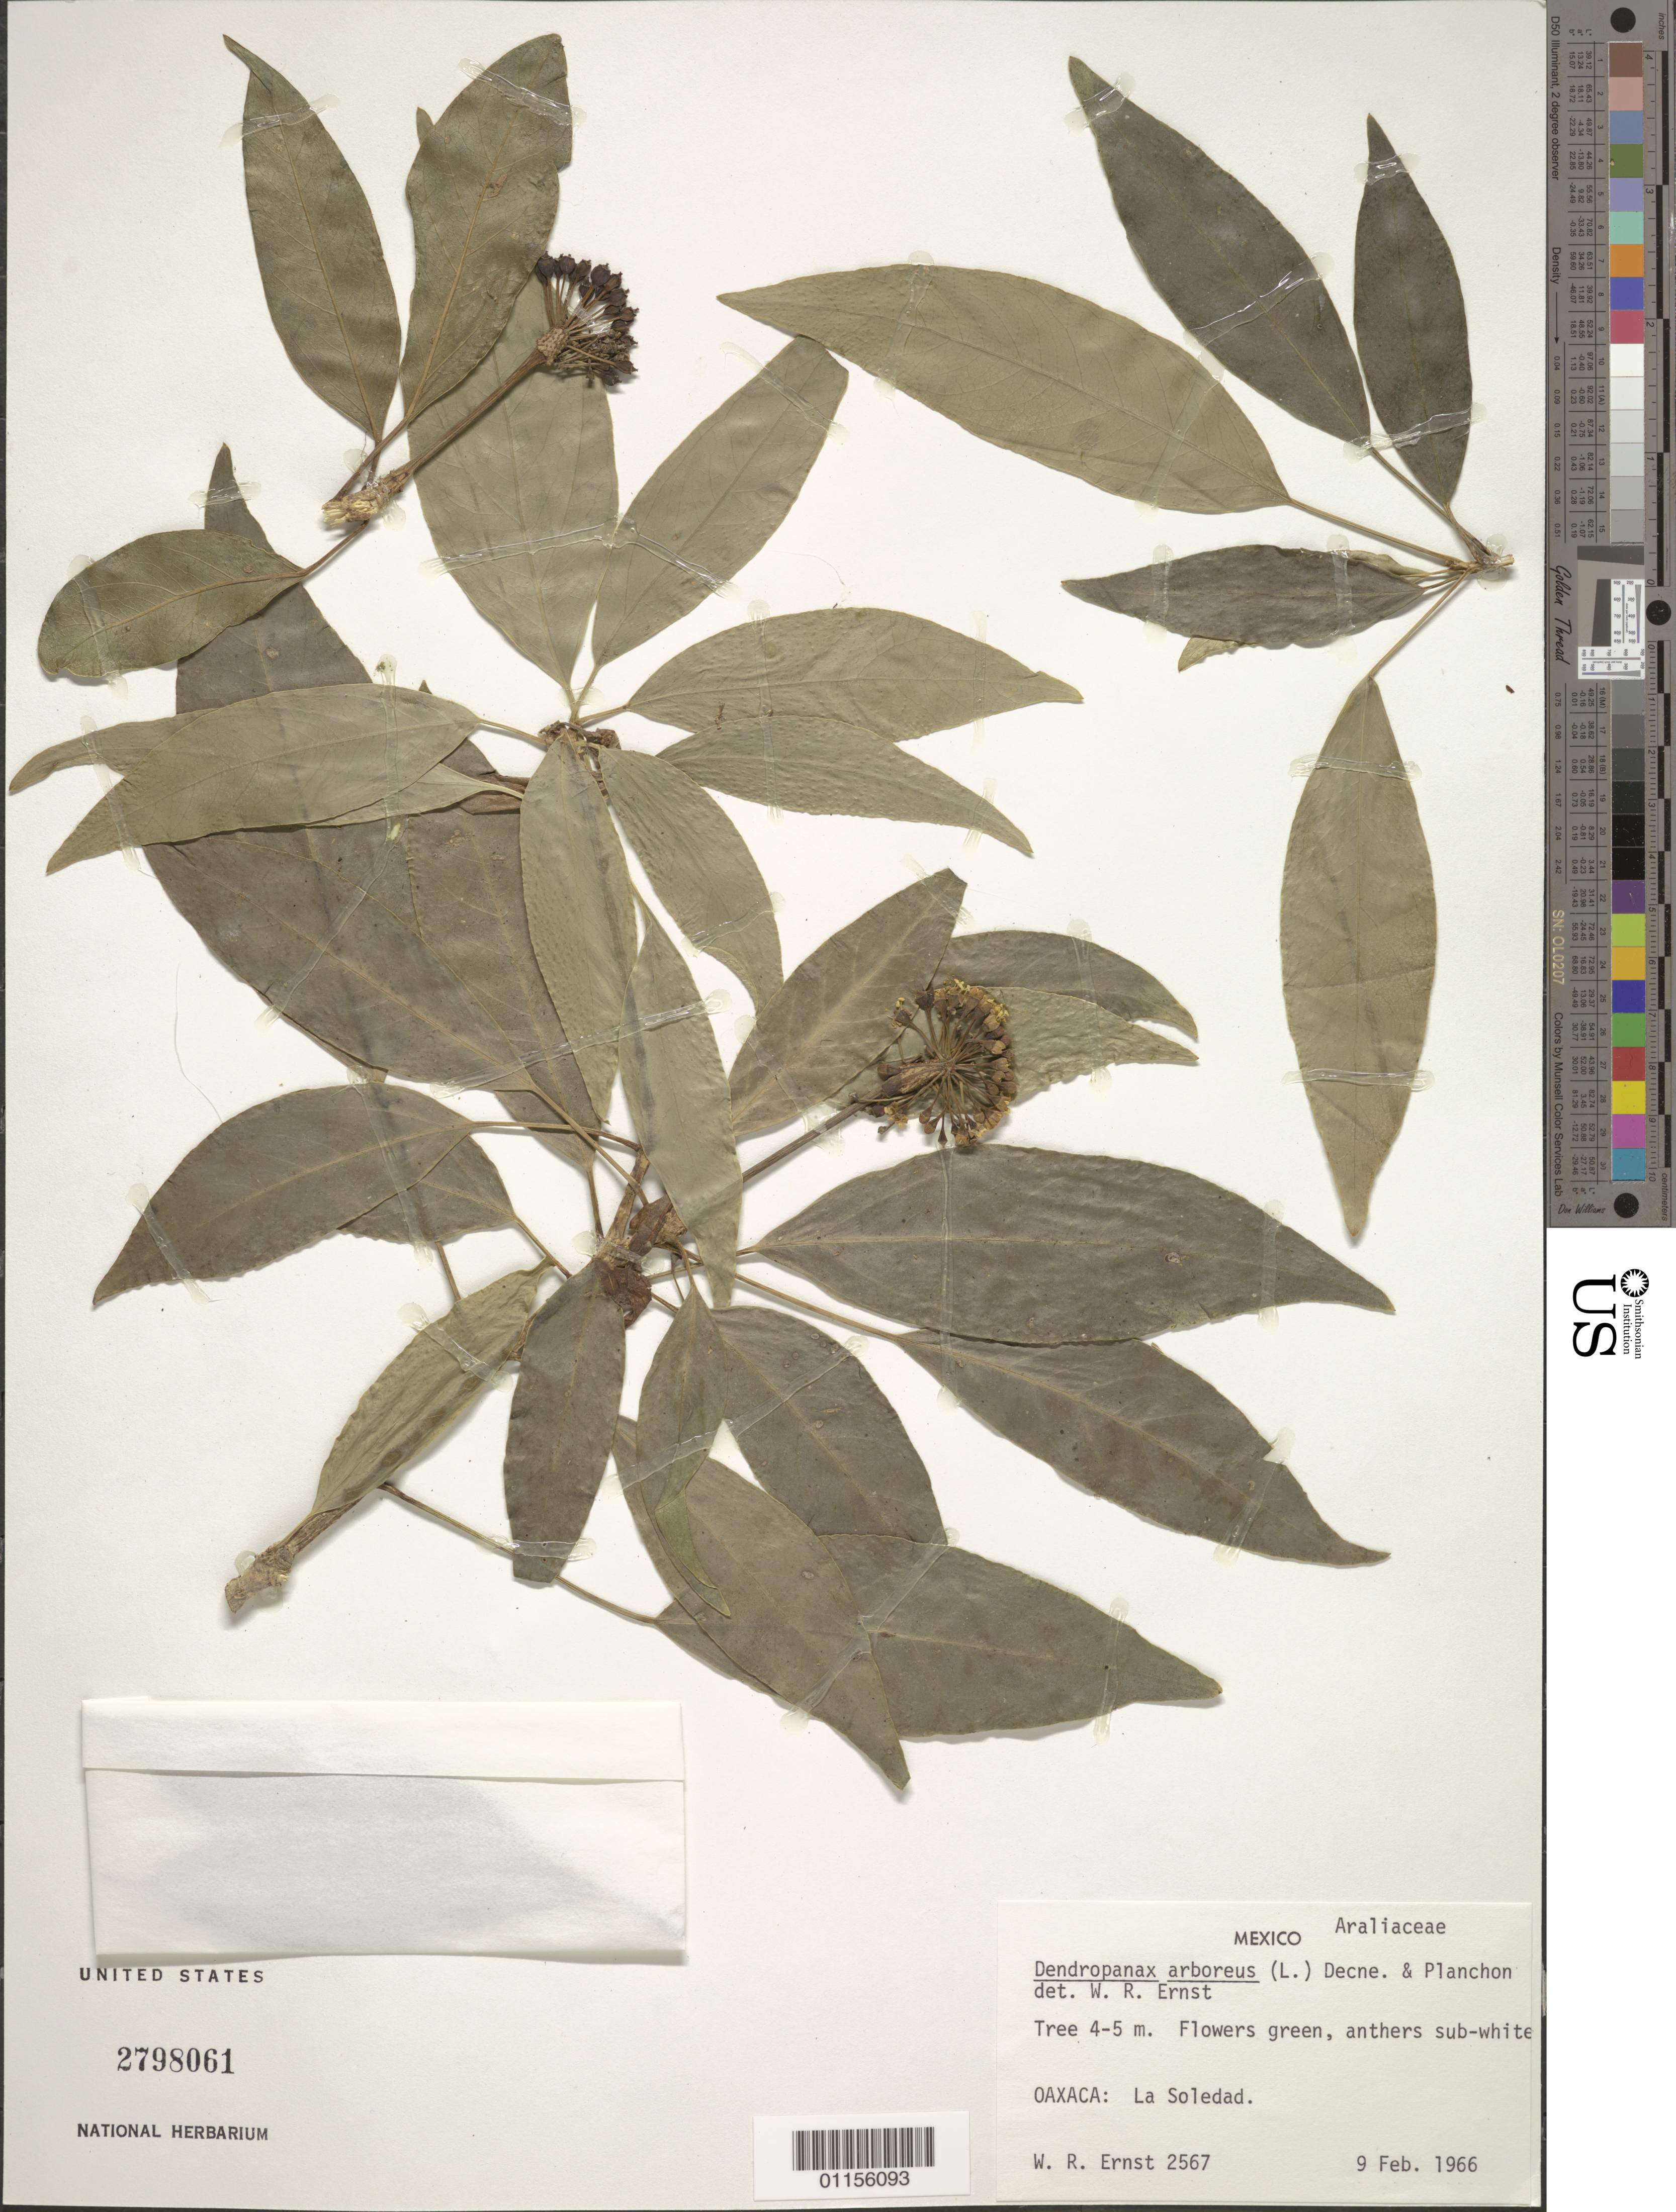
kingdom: Plantae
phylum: Tracheophyta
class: Magnoliopsida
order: Apiales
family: Araliaceae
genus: Dendropanax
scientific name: Dendropanax arboreus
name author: (L.) Decne. & Planch.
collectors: W. R. Ernst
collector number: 2567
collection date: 1966-02-09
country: Mexico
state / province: Oaxaca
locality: La Soledad.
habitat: Tree.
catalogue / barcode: US 2798061